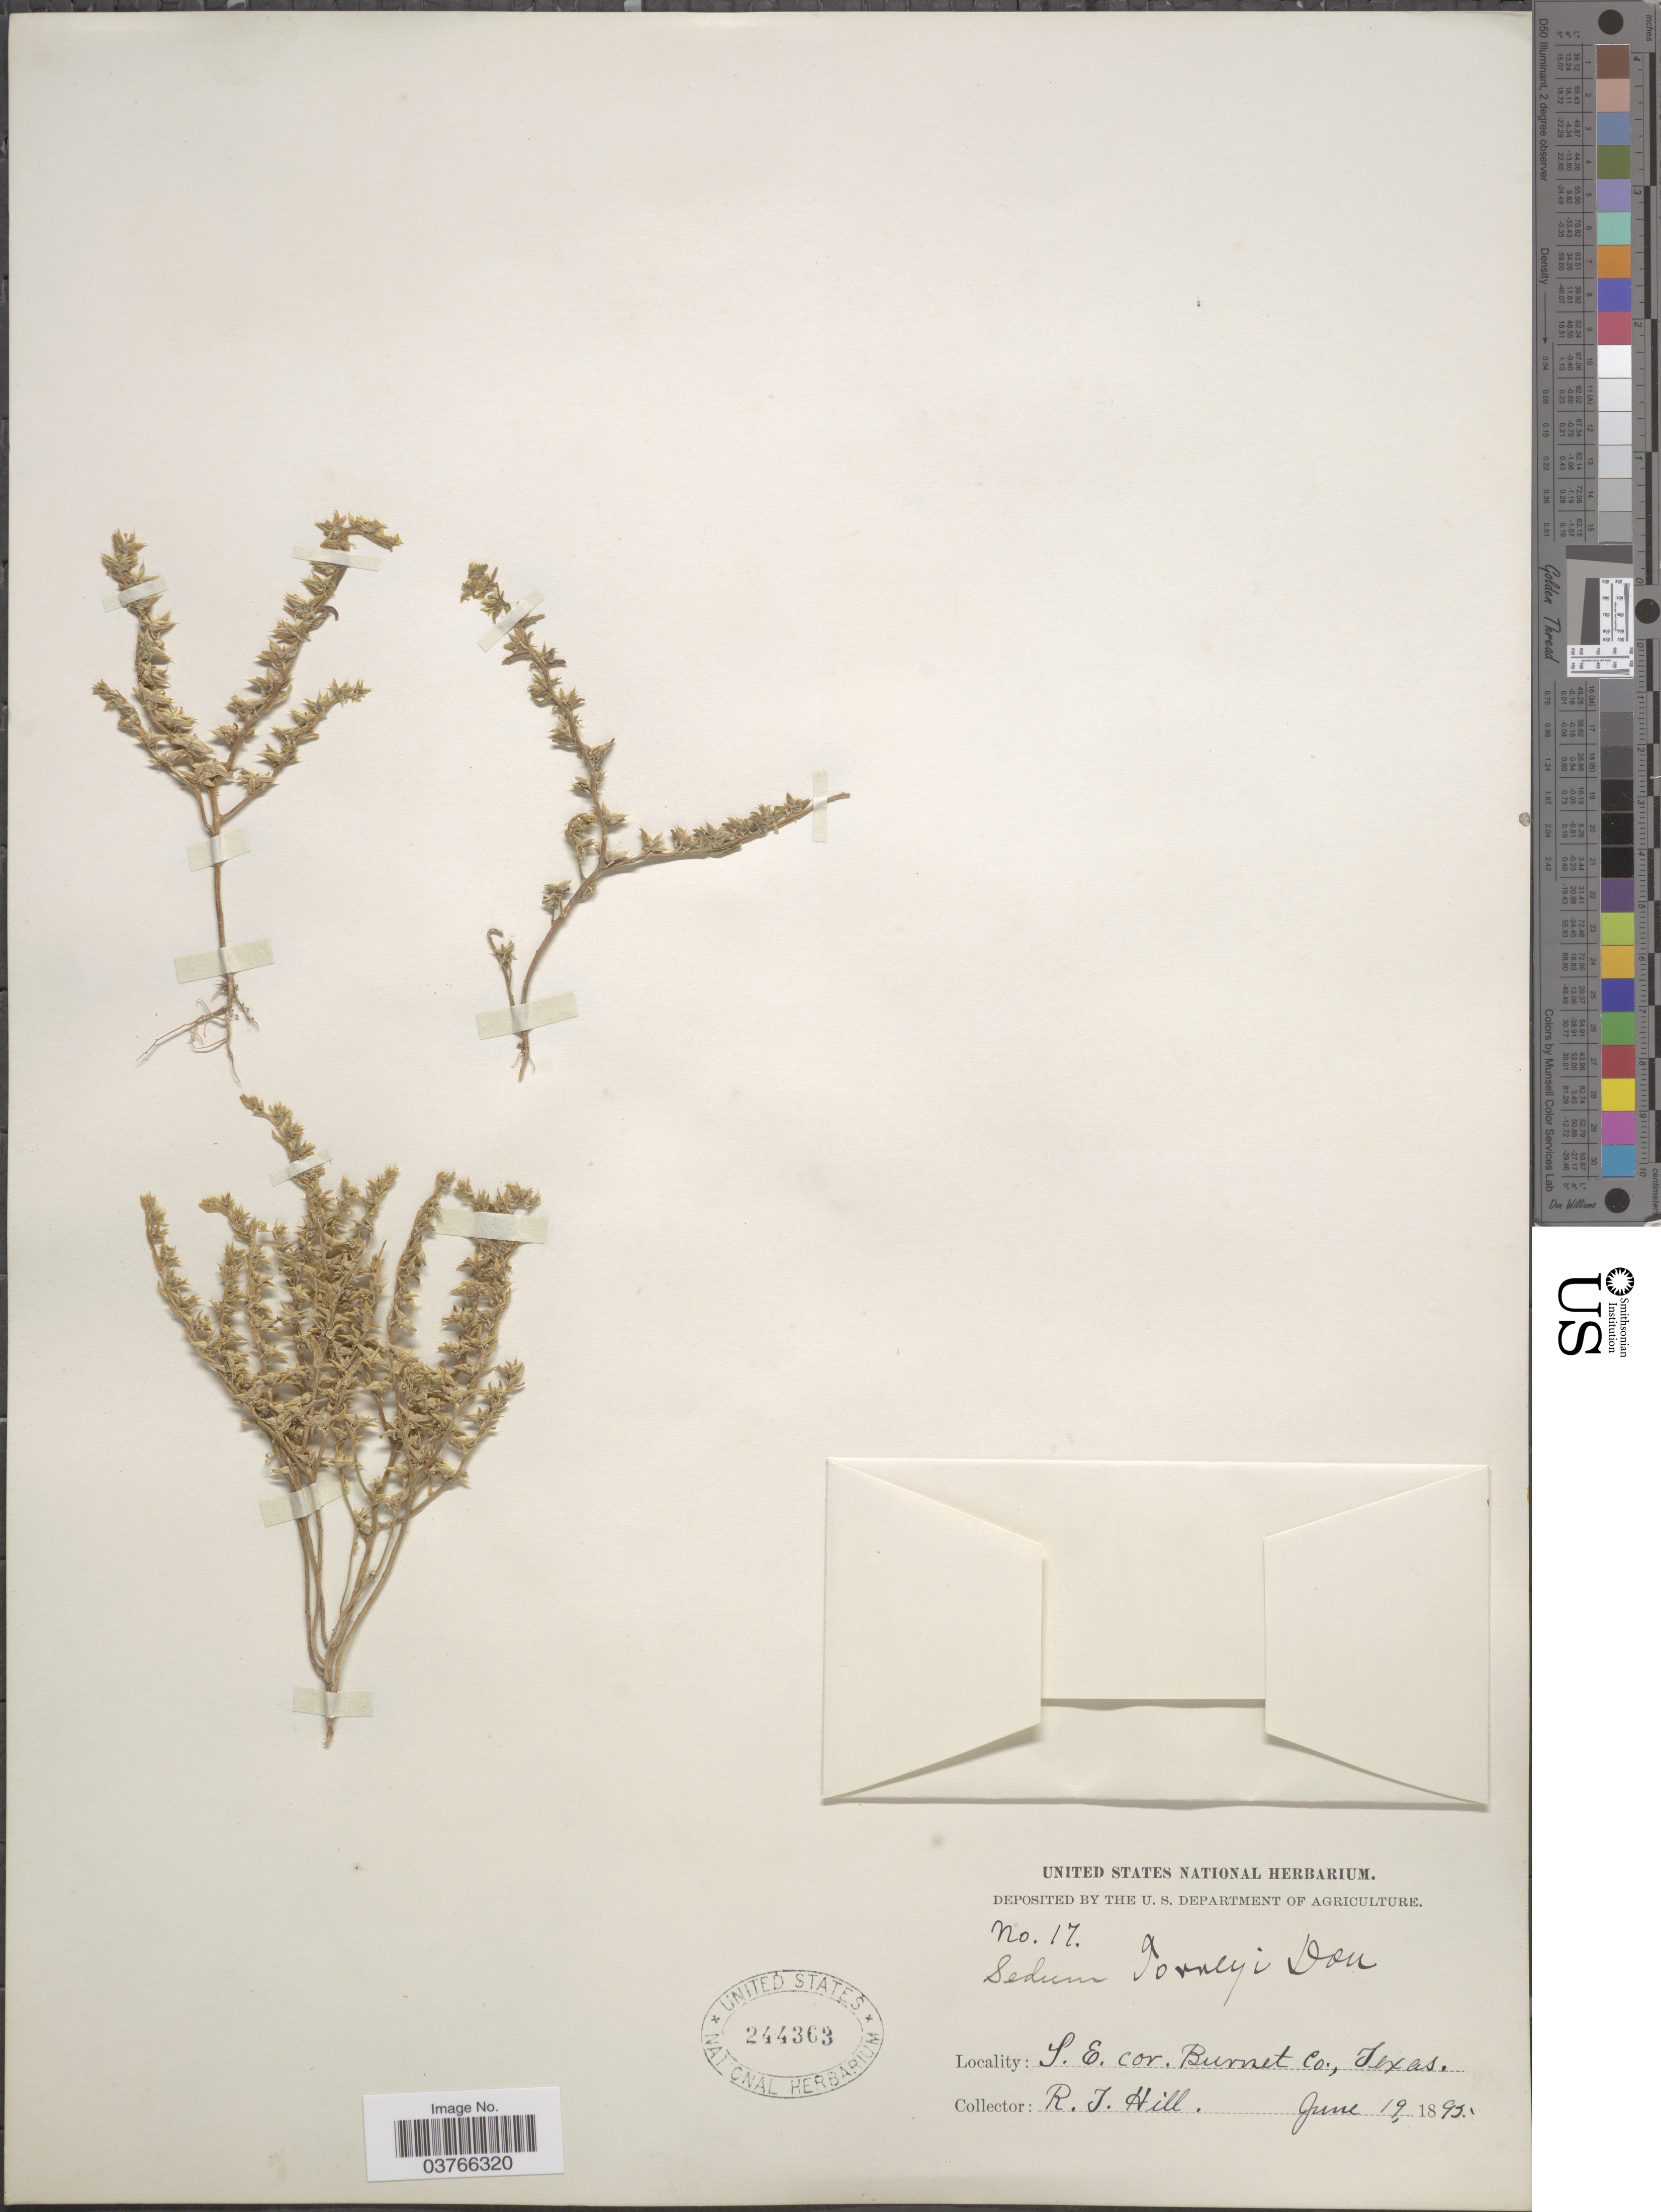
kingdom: Plantae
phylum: Tracheophyta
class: Magnoliopsida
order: Saxifragales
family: Crassulaceae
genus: Sedum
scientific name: Sedum nuttallianum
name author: Raf.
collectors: R. Hill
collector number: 17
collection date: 1895-06-19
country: United States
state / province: Texas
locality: S.E. cor. Burnet Co.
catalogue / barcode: US 244363